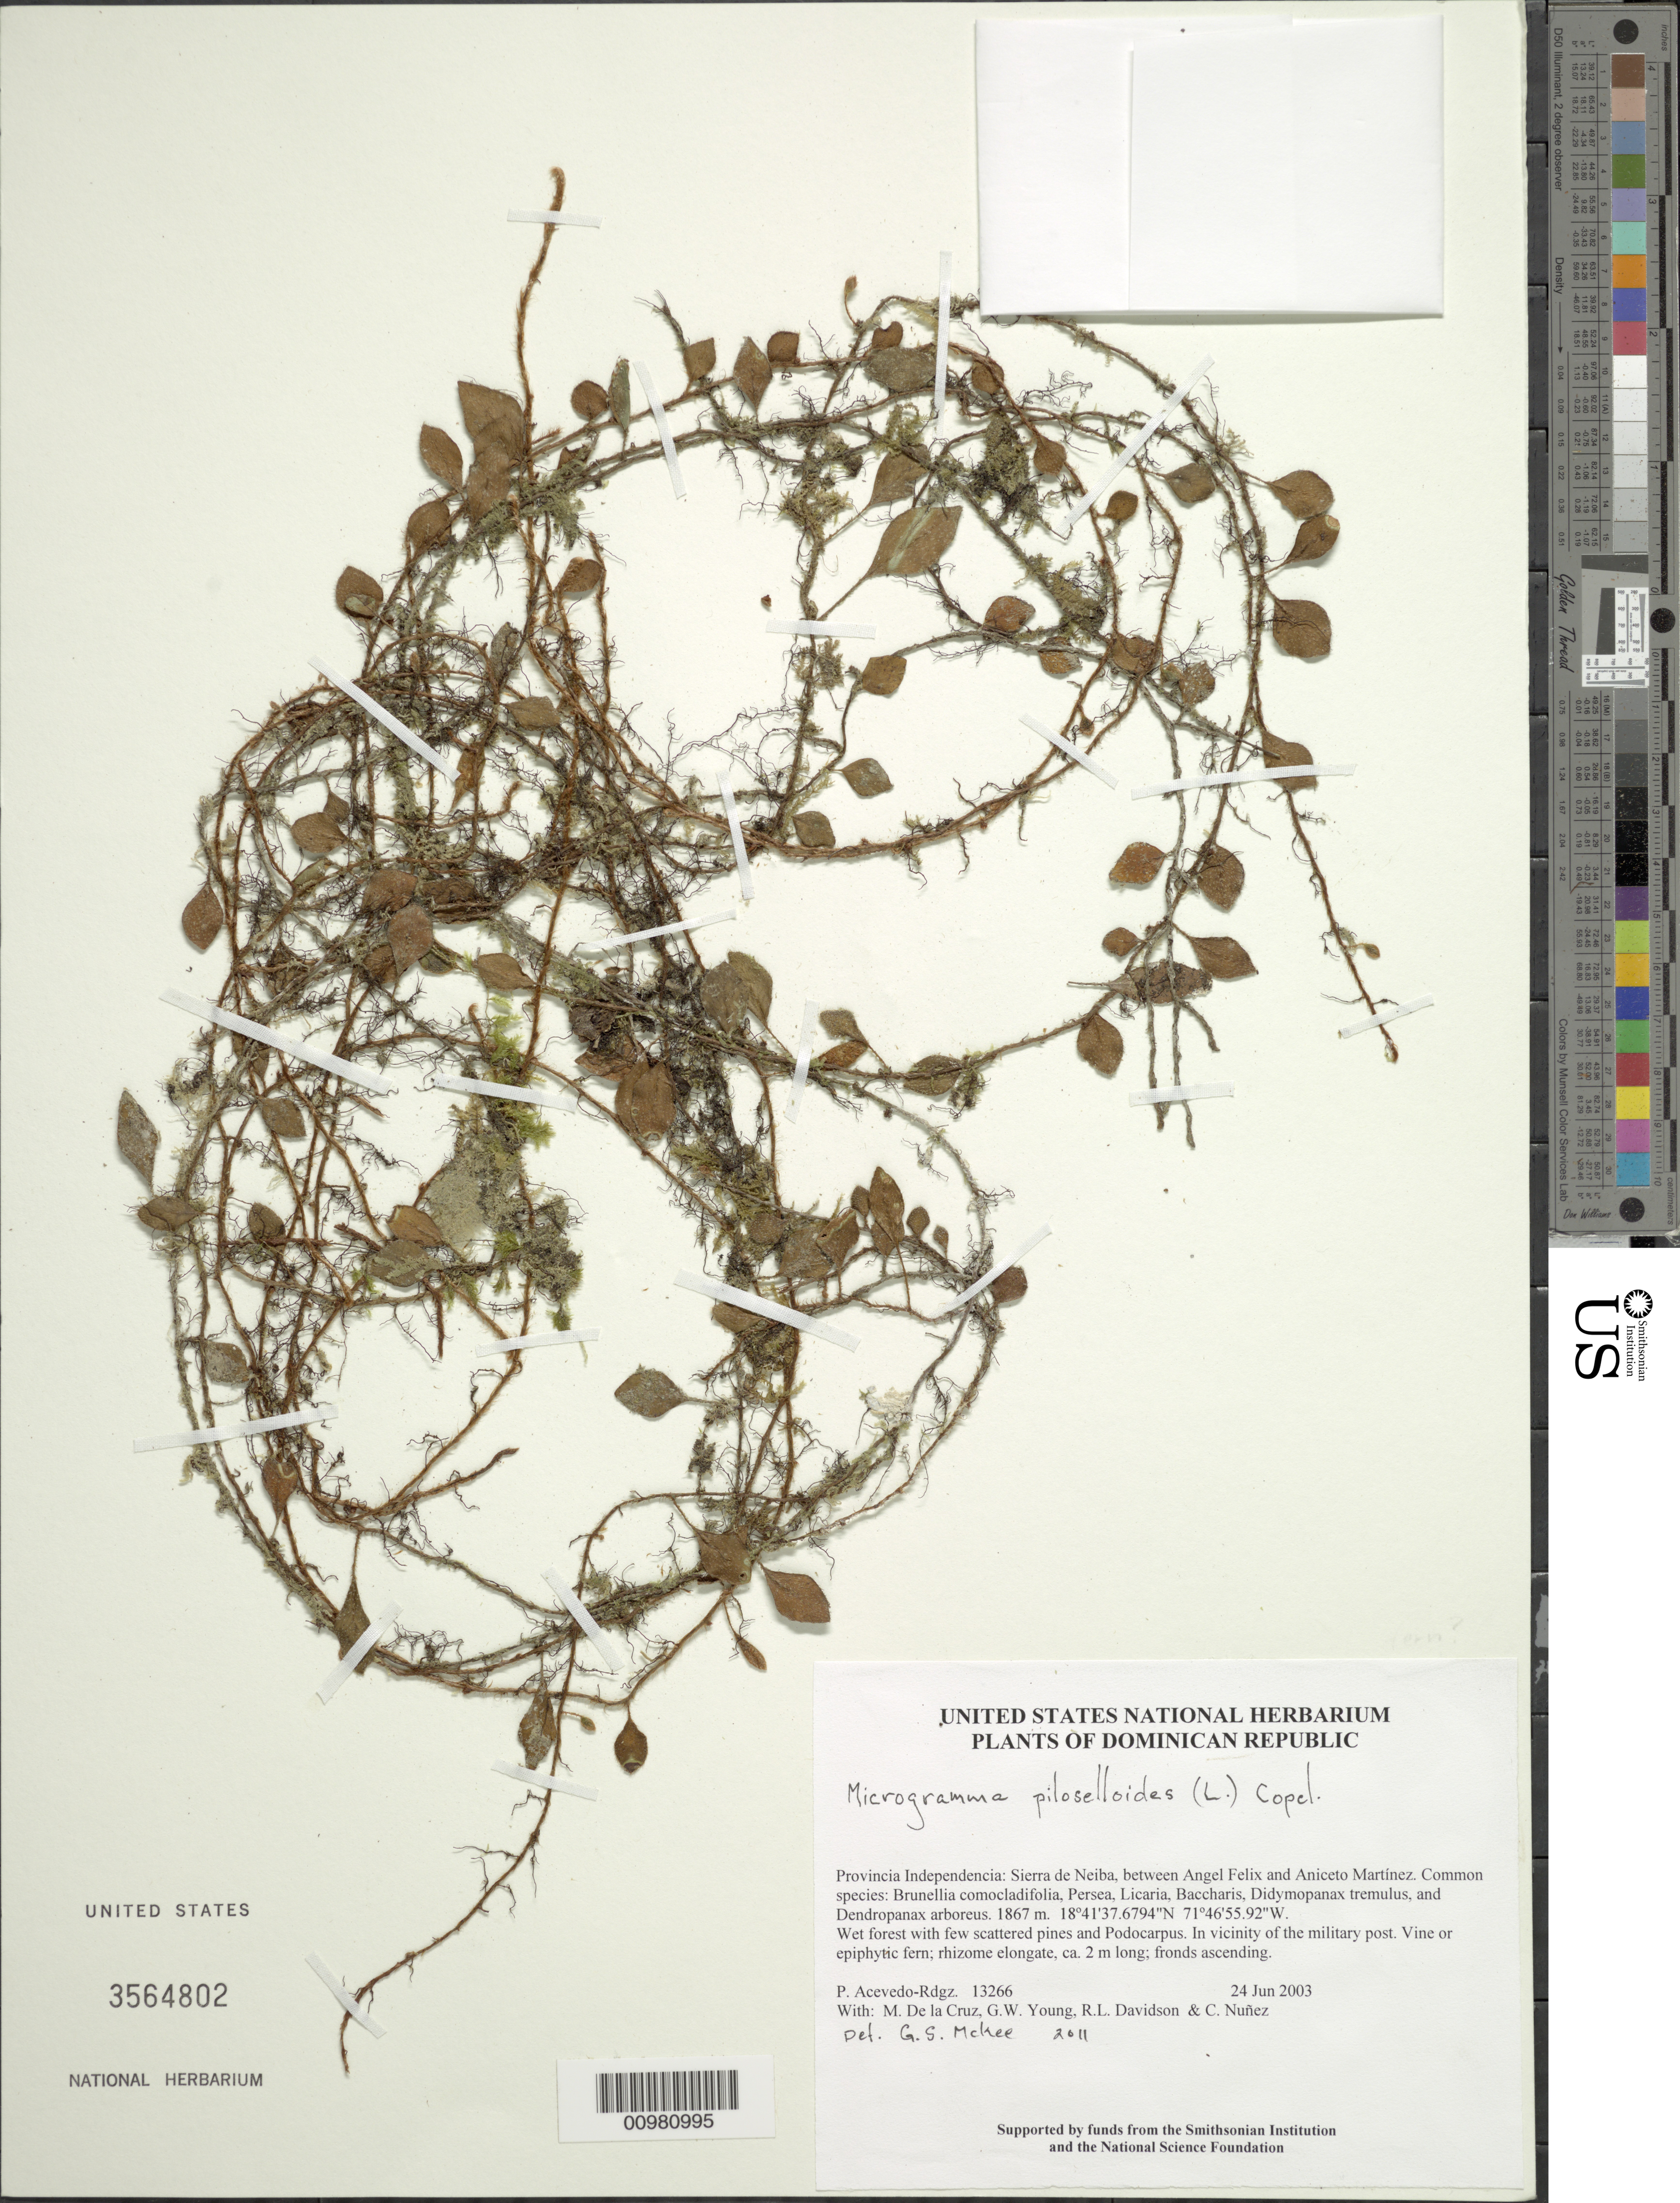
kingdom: Plantae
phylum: Tracheophyta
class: Polypodiopsida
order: Polypodiales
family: Polypodiaceae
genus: Microgramma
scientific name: Microgramma piloselloides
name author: (L.) Copel.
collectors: P. Acevedo-Rodr., M. de la Cruz, G. Young, R. Davidson & C. Nunez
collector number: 13266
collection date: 2003-06-24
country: Dominican Republic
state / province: Independencia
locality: Sierra de Neiba between Angel Felix and Aniceto Martinez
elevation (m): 1867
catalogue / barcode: US 3564802